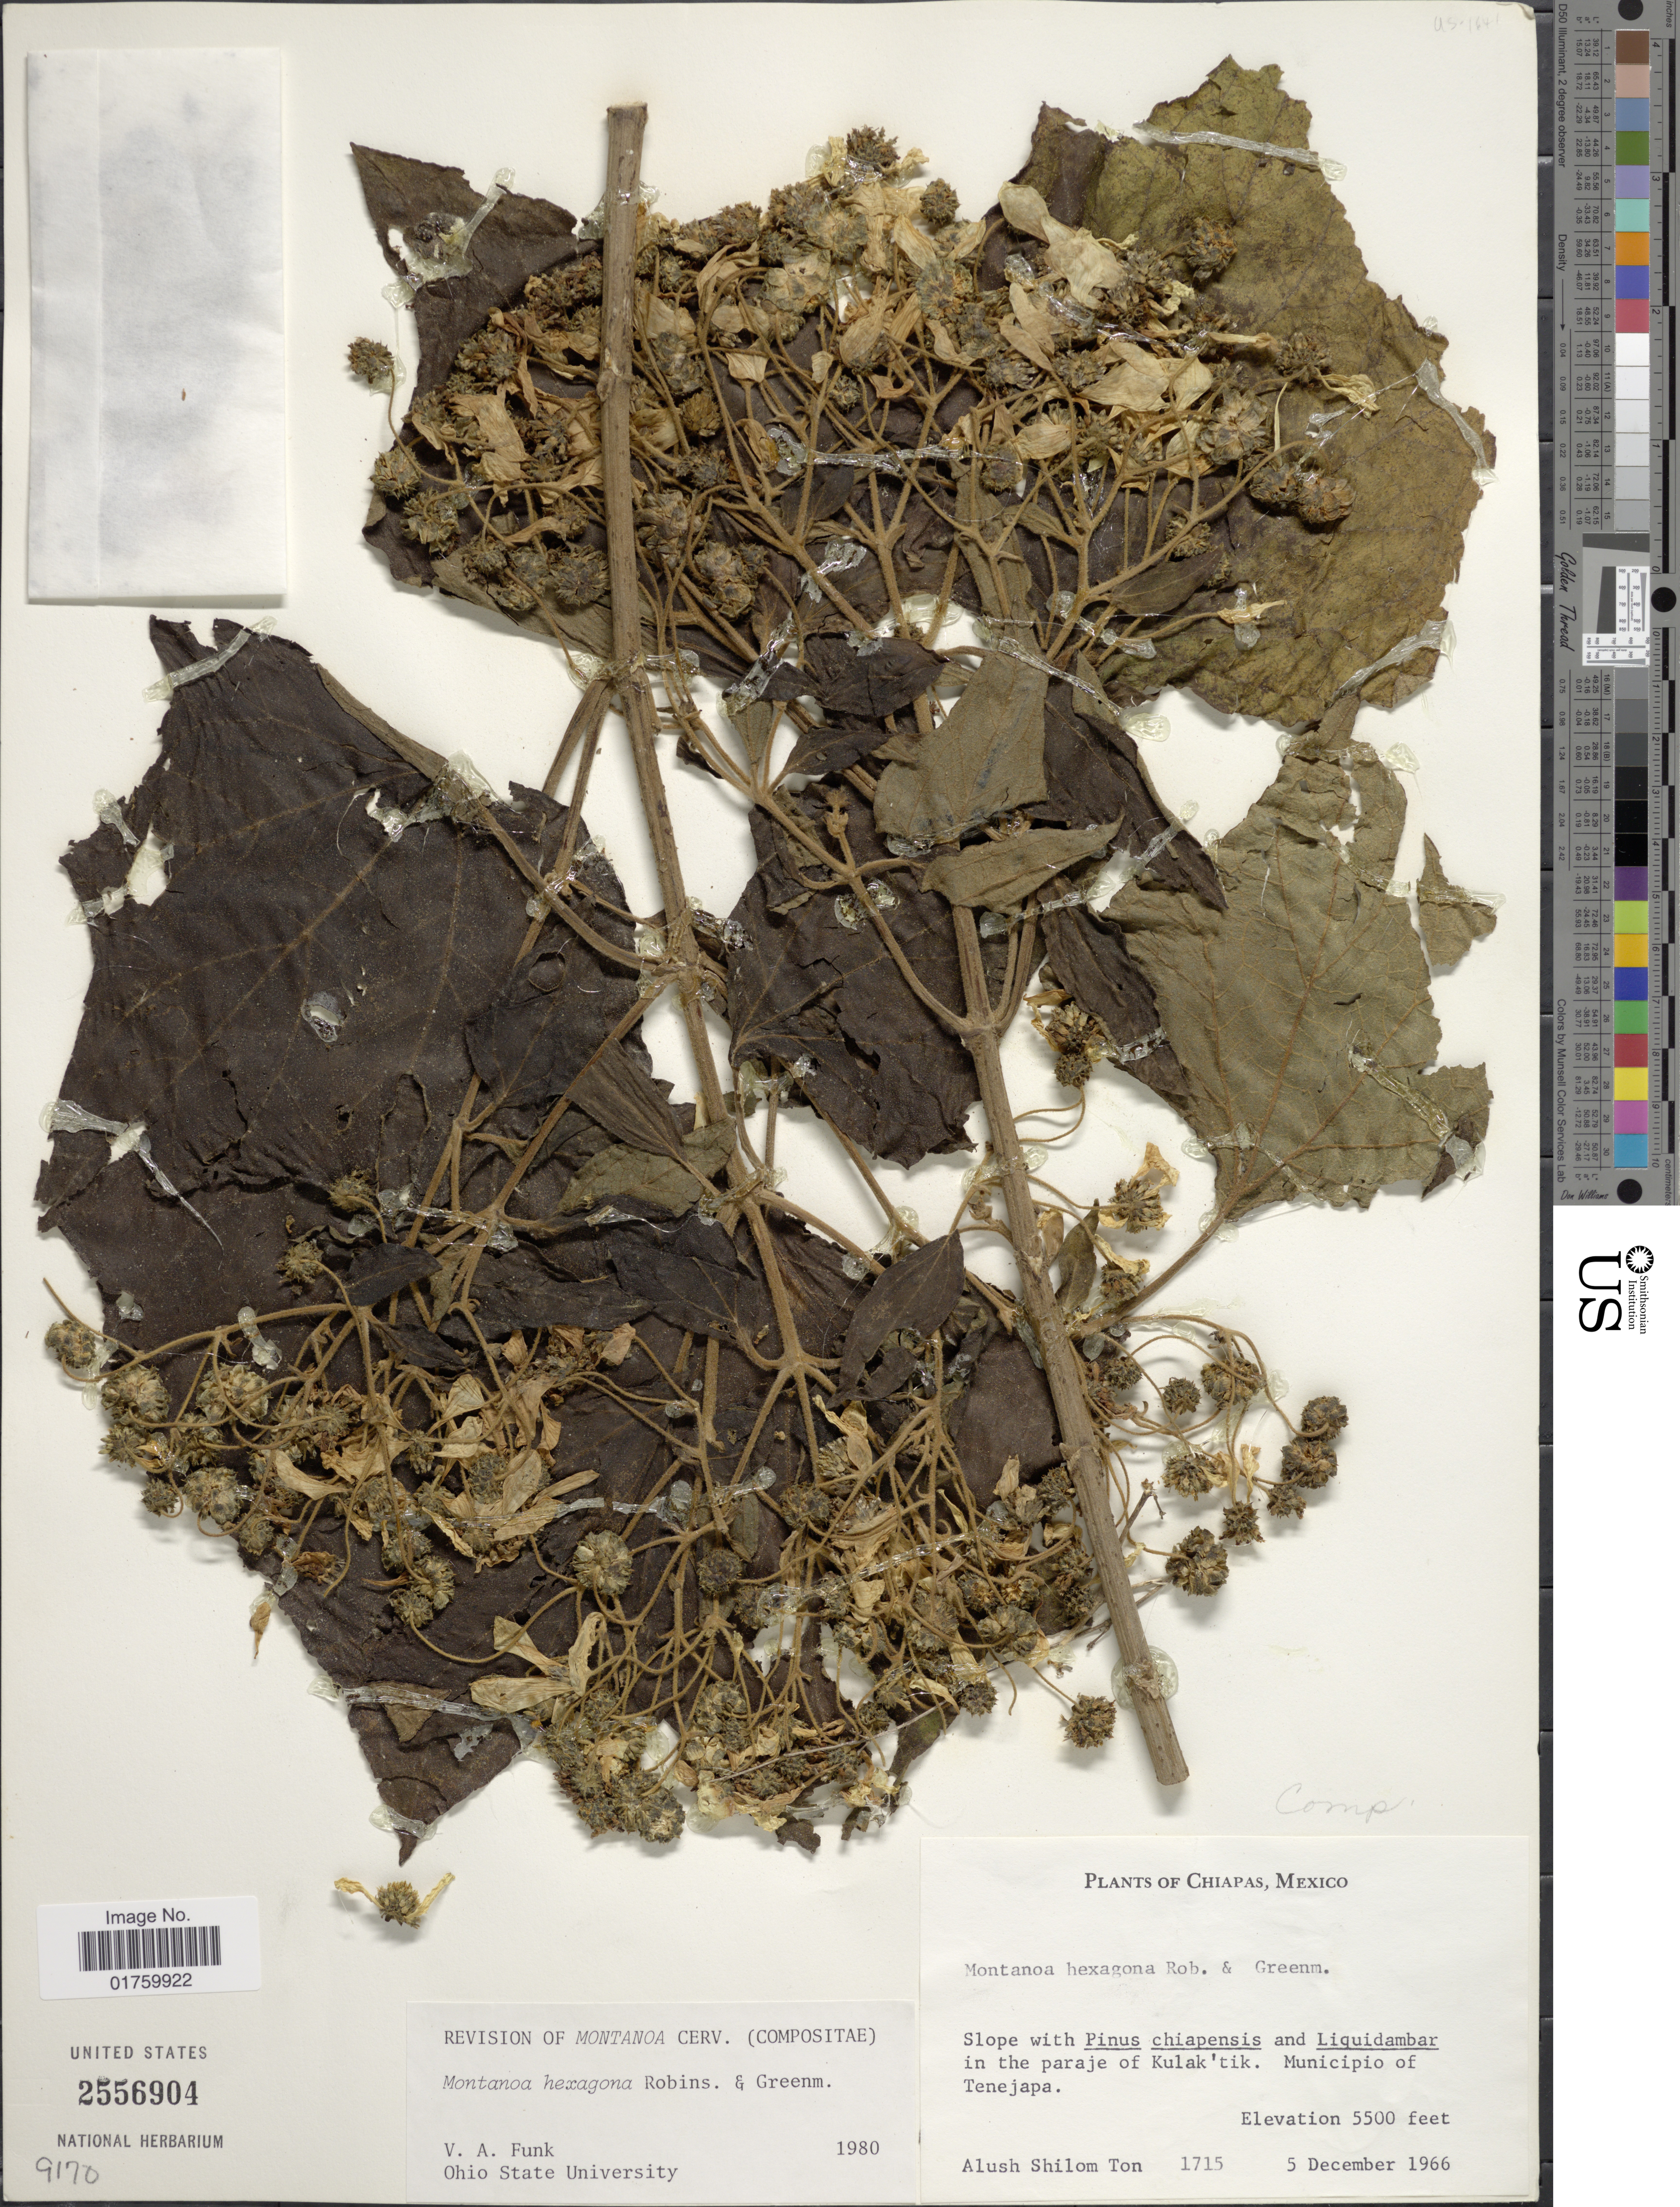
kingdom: Plantae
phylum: Tracheophyta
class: Magnoliopsida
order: Asterales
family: Asteraceae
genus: Montanoa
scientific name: Montanoa hexagona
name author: B.L. Rob. & Greenm.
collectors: A. M. Ton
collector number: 1715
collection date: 1966-12-05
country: Mexico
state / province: Chiapas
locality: Slope in the paraje of Kulak'tik, Municipio of Tenejapa.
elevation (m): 1676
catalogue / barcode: US 2556904